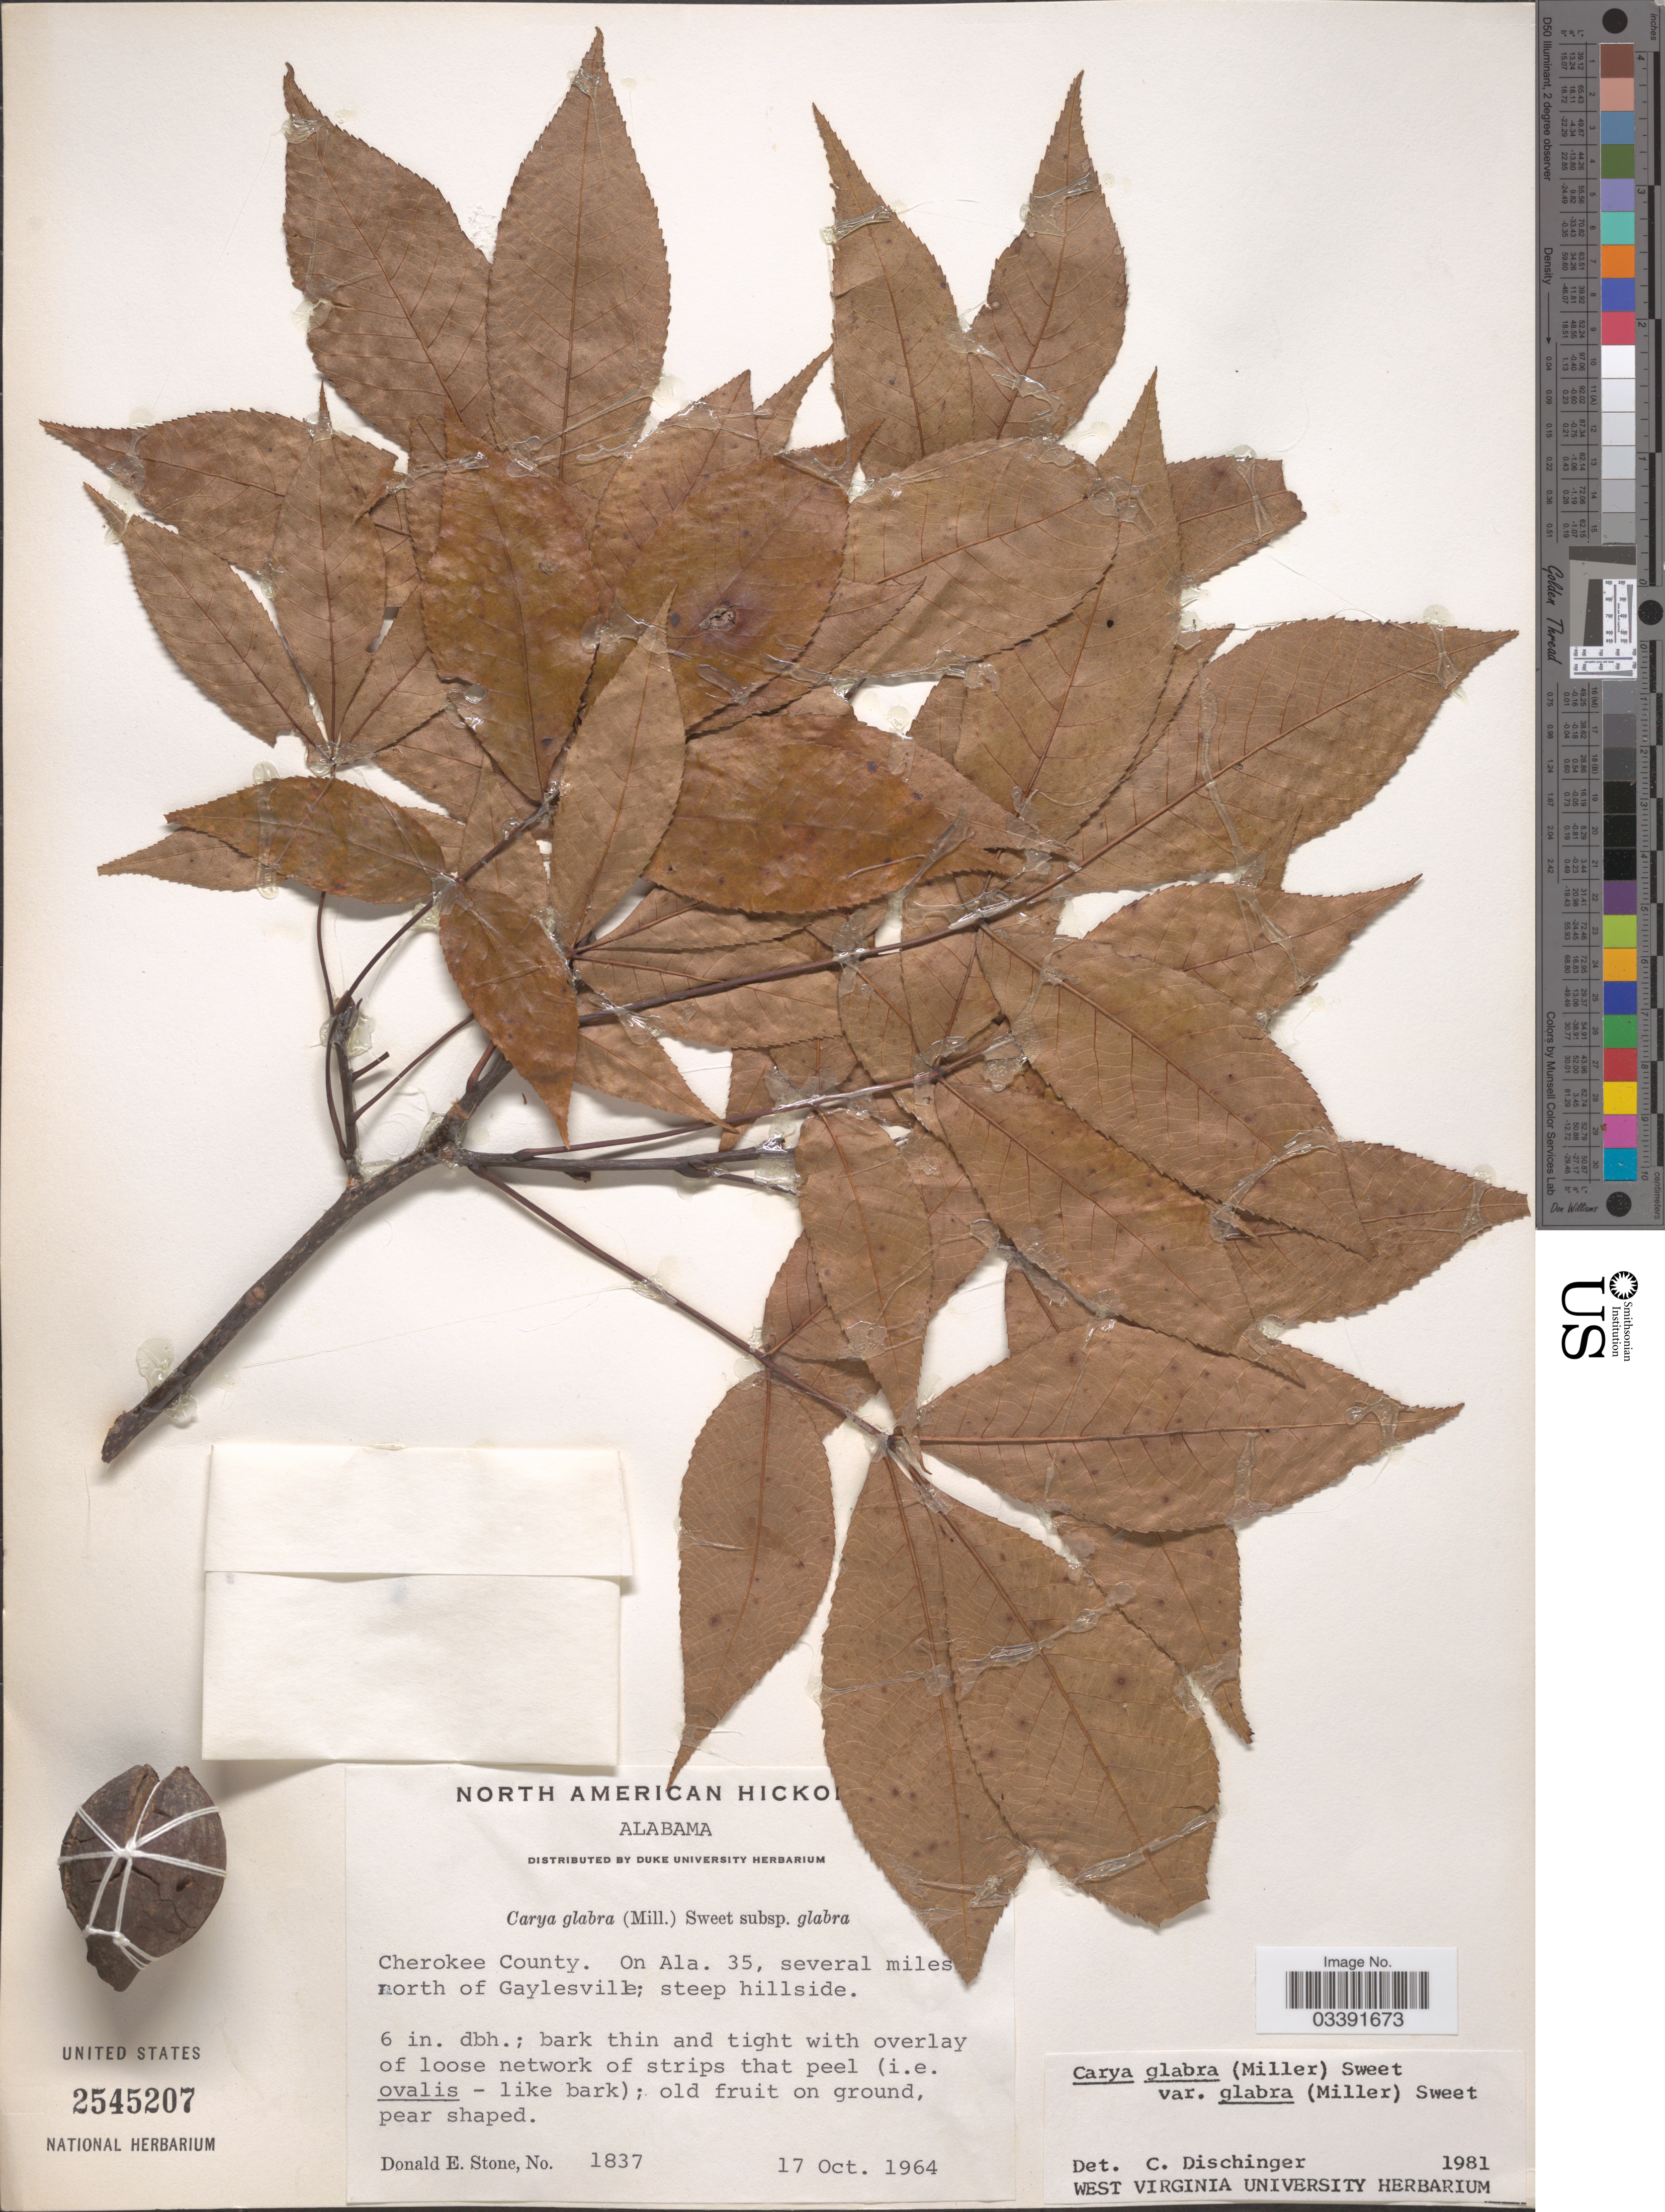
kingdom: Plantae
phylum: Tracheophyta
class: Magnoliopsida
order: Fagales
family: Juglandaceae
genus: Carya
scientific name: Carya glabra var. glabra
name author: (Mill.) Sweet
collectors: D. Stone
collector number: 1837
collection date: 1964-10-17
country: United States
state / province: Alabama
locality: Cherokee County. On Ala. 35, several miles north of Gaylesville.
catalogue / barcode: US 2545207